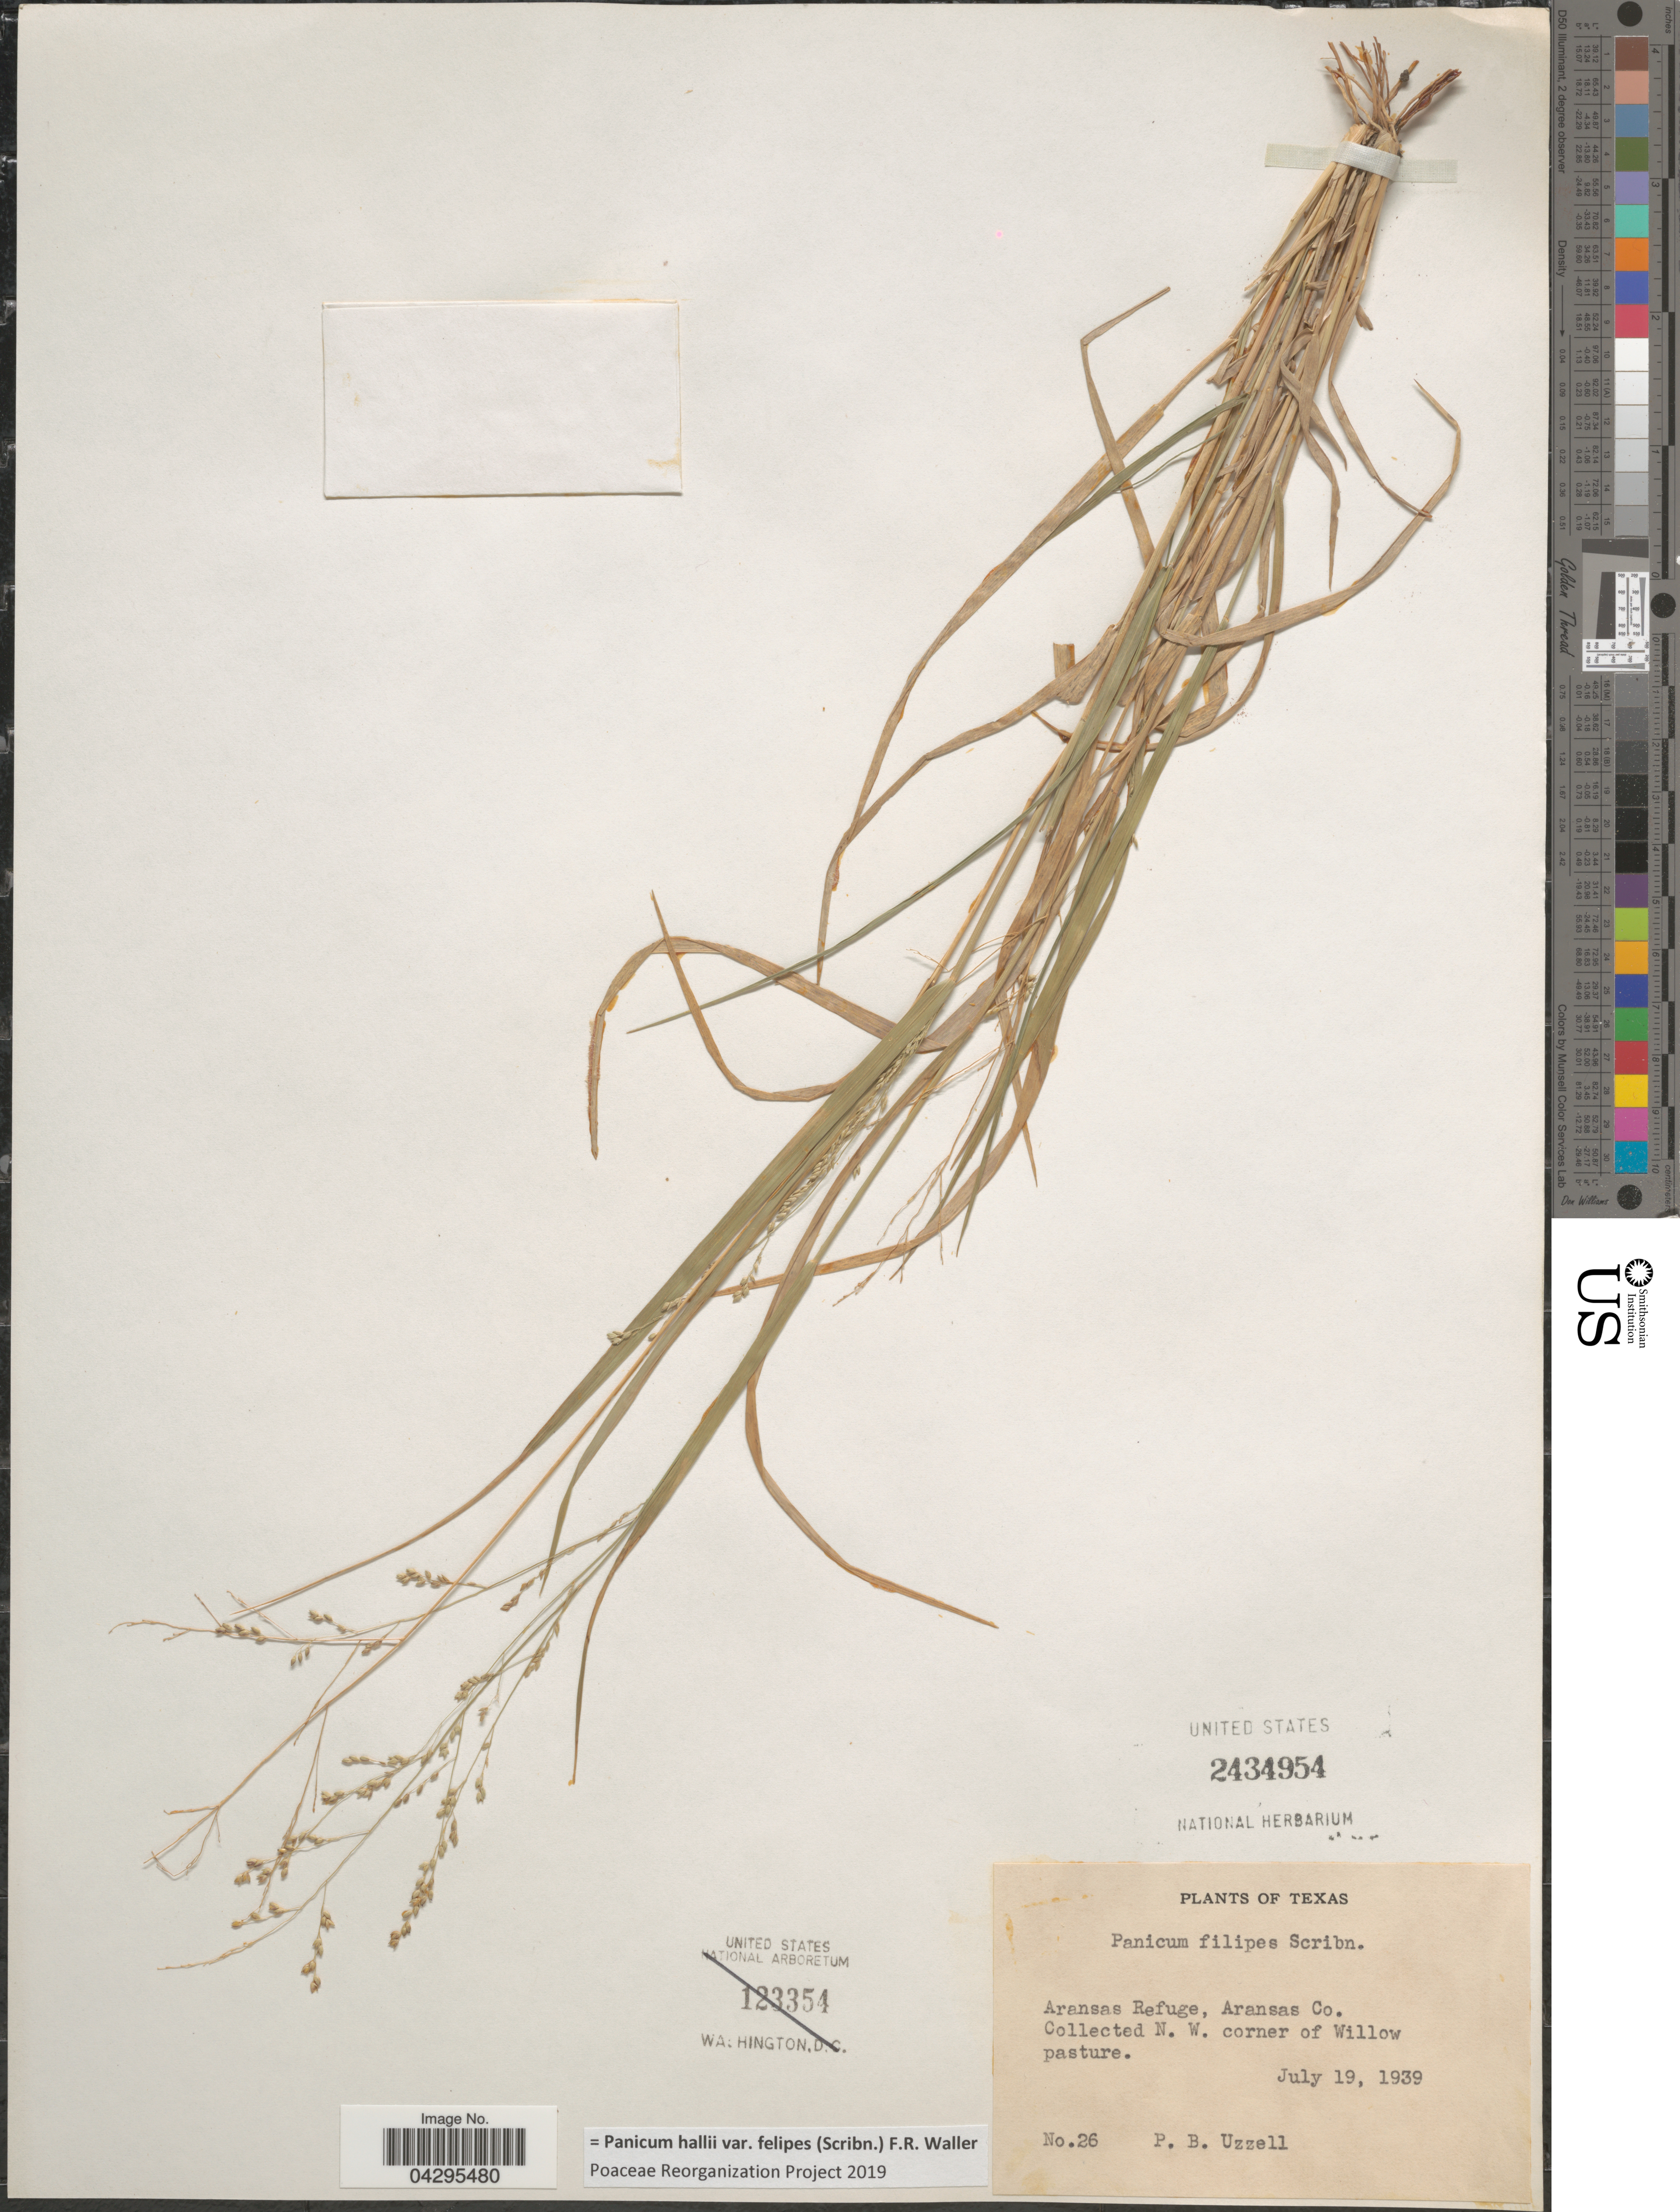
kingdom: Plantae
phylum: Tracheophyta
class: Liliopsida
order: Poales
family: Poaceae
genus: Panicum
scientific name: Panicum hallii var. felipes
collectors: P. Uzzell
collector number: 26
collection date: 1939-07-19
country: United States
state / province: Texas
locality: Aransas Refuge, Aransas Co. N. W. corner of Willow pasture.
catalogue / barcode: US 2434954